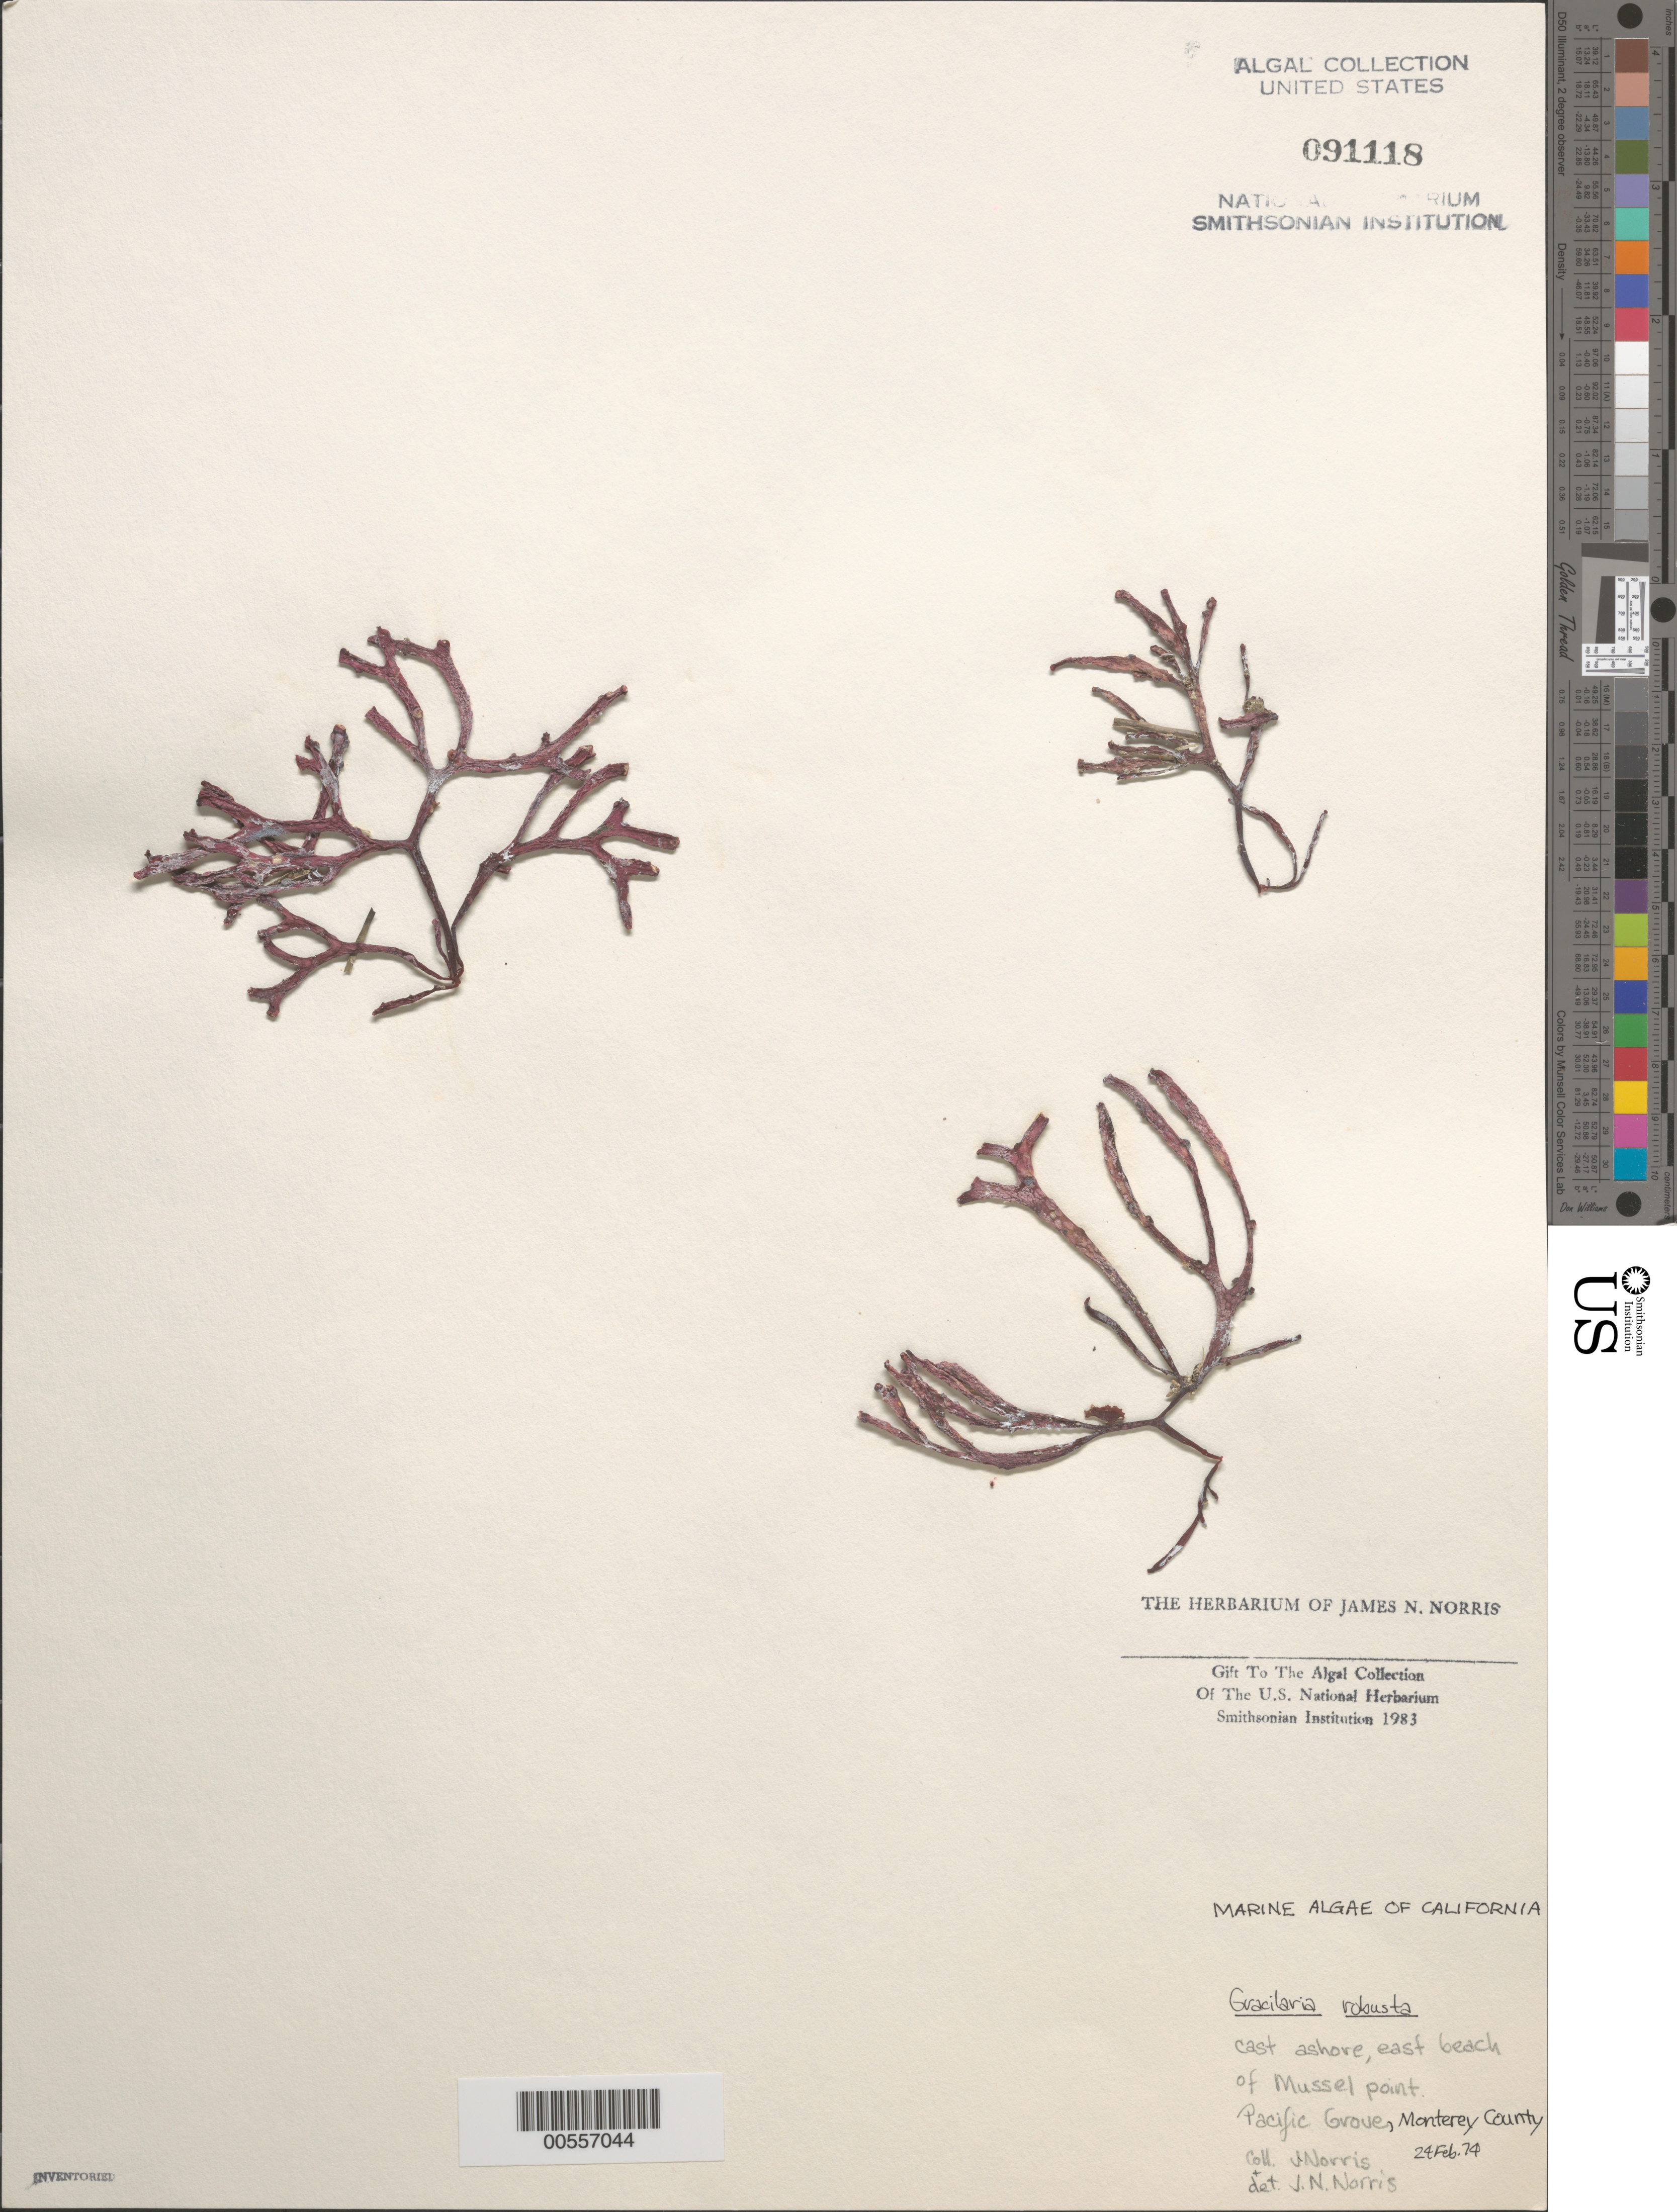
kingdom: Plantae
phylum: Rhodophyta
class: Florideophyceae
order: Gracilariales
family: Gracilariaceae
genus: Gracilaria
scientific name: Gracilaria robusta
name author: Setch. in Collins et al.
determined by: Norris, James N.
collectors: J. N. Norris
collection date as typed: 24 Feb 1974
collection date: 1974-02-24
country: United States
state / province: California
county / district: Monterey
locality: Mussel Point, Pacific Grove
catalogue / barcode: US 91118